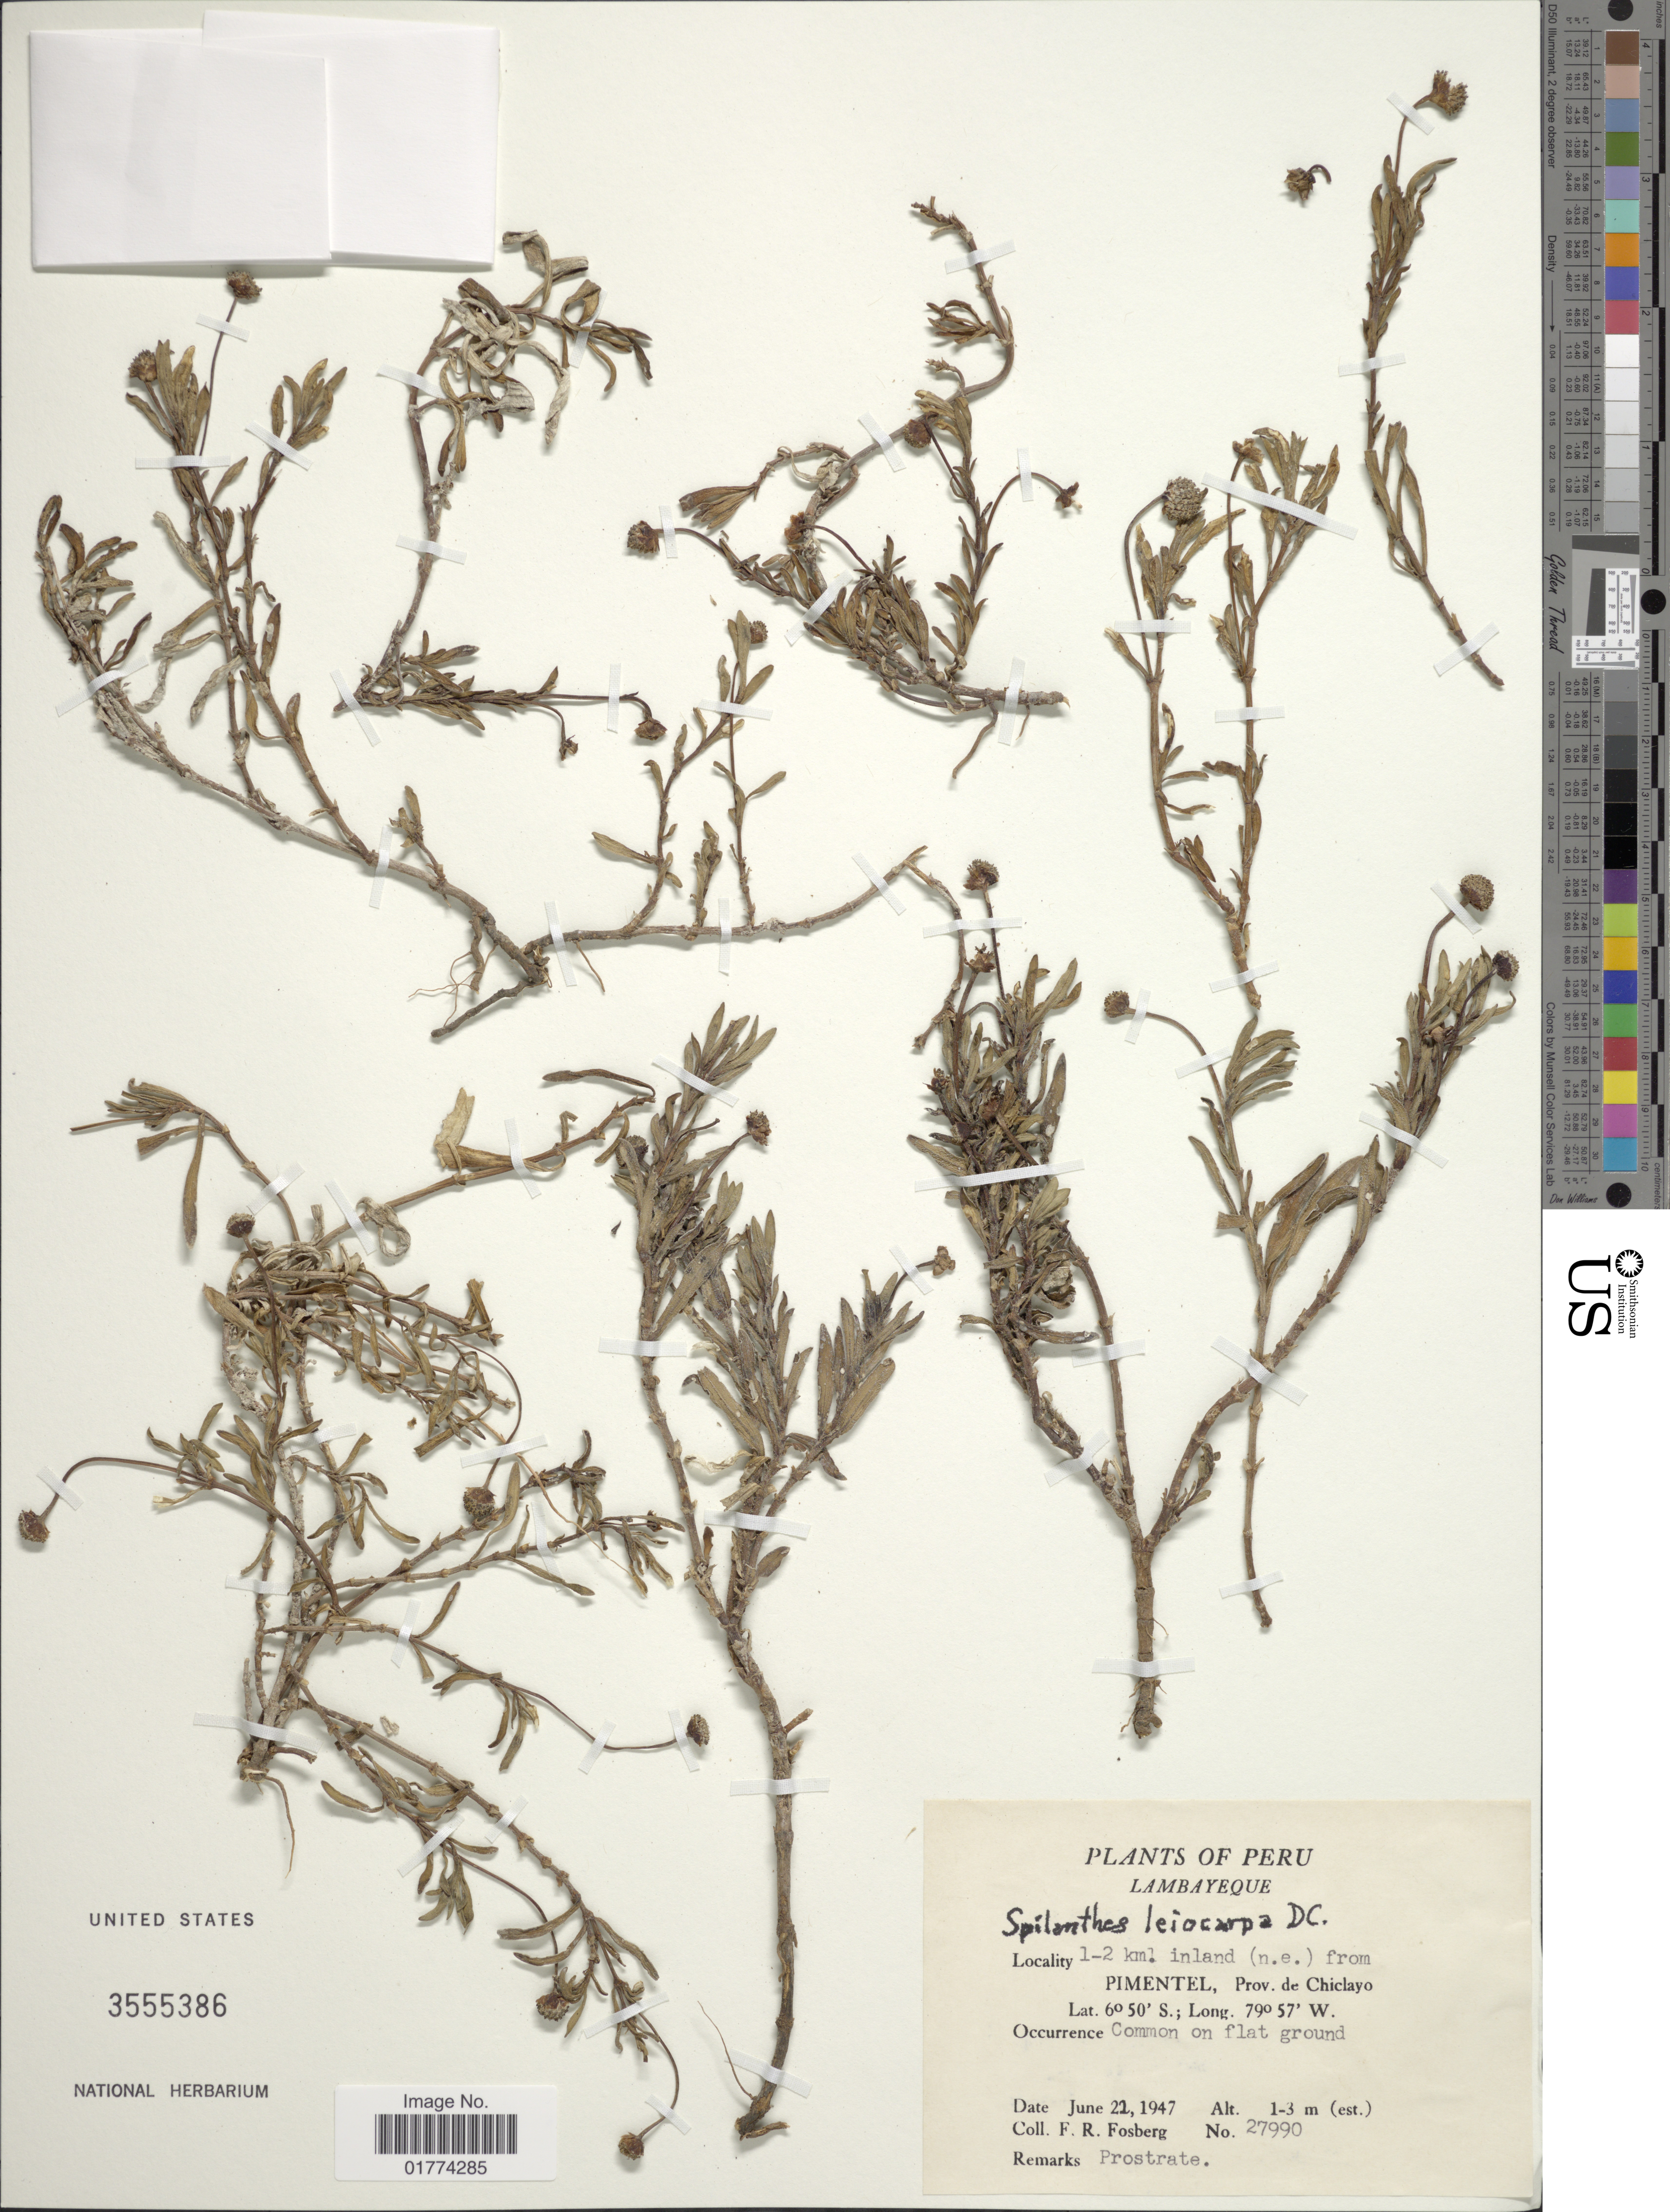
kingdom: Plantae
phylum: Tracheophyta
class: Magnoliopsida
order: Asterales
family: Asteraceae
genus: Spilanthes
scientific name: Spilanthes leiocarpa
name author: DC.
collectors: F. R. Fosberg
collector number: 27990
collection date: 1947-06-21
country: Peru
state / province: Lambayeque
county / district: Chiclayo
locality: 1-2 km. inland (n.e.) from Pimentel, Prov. de Chiclayo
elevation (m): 1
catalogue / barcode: US 3555386